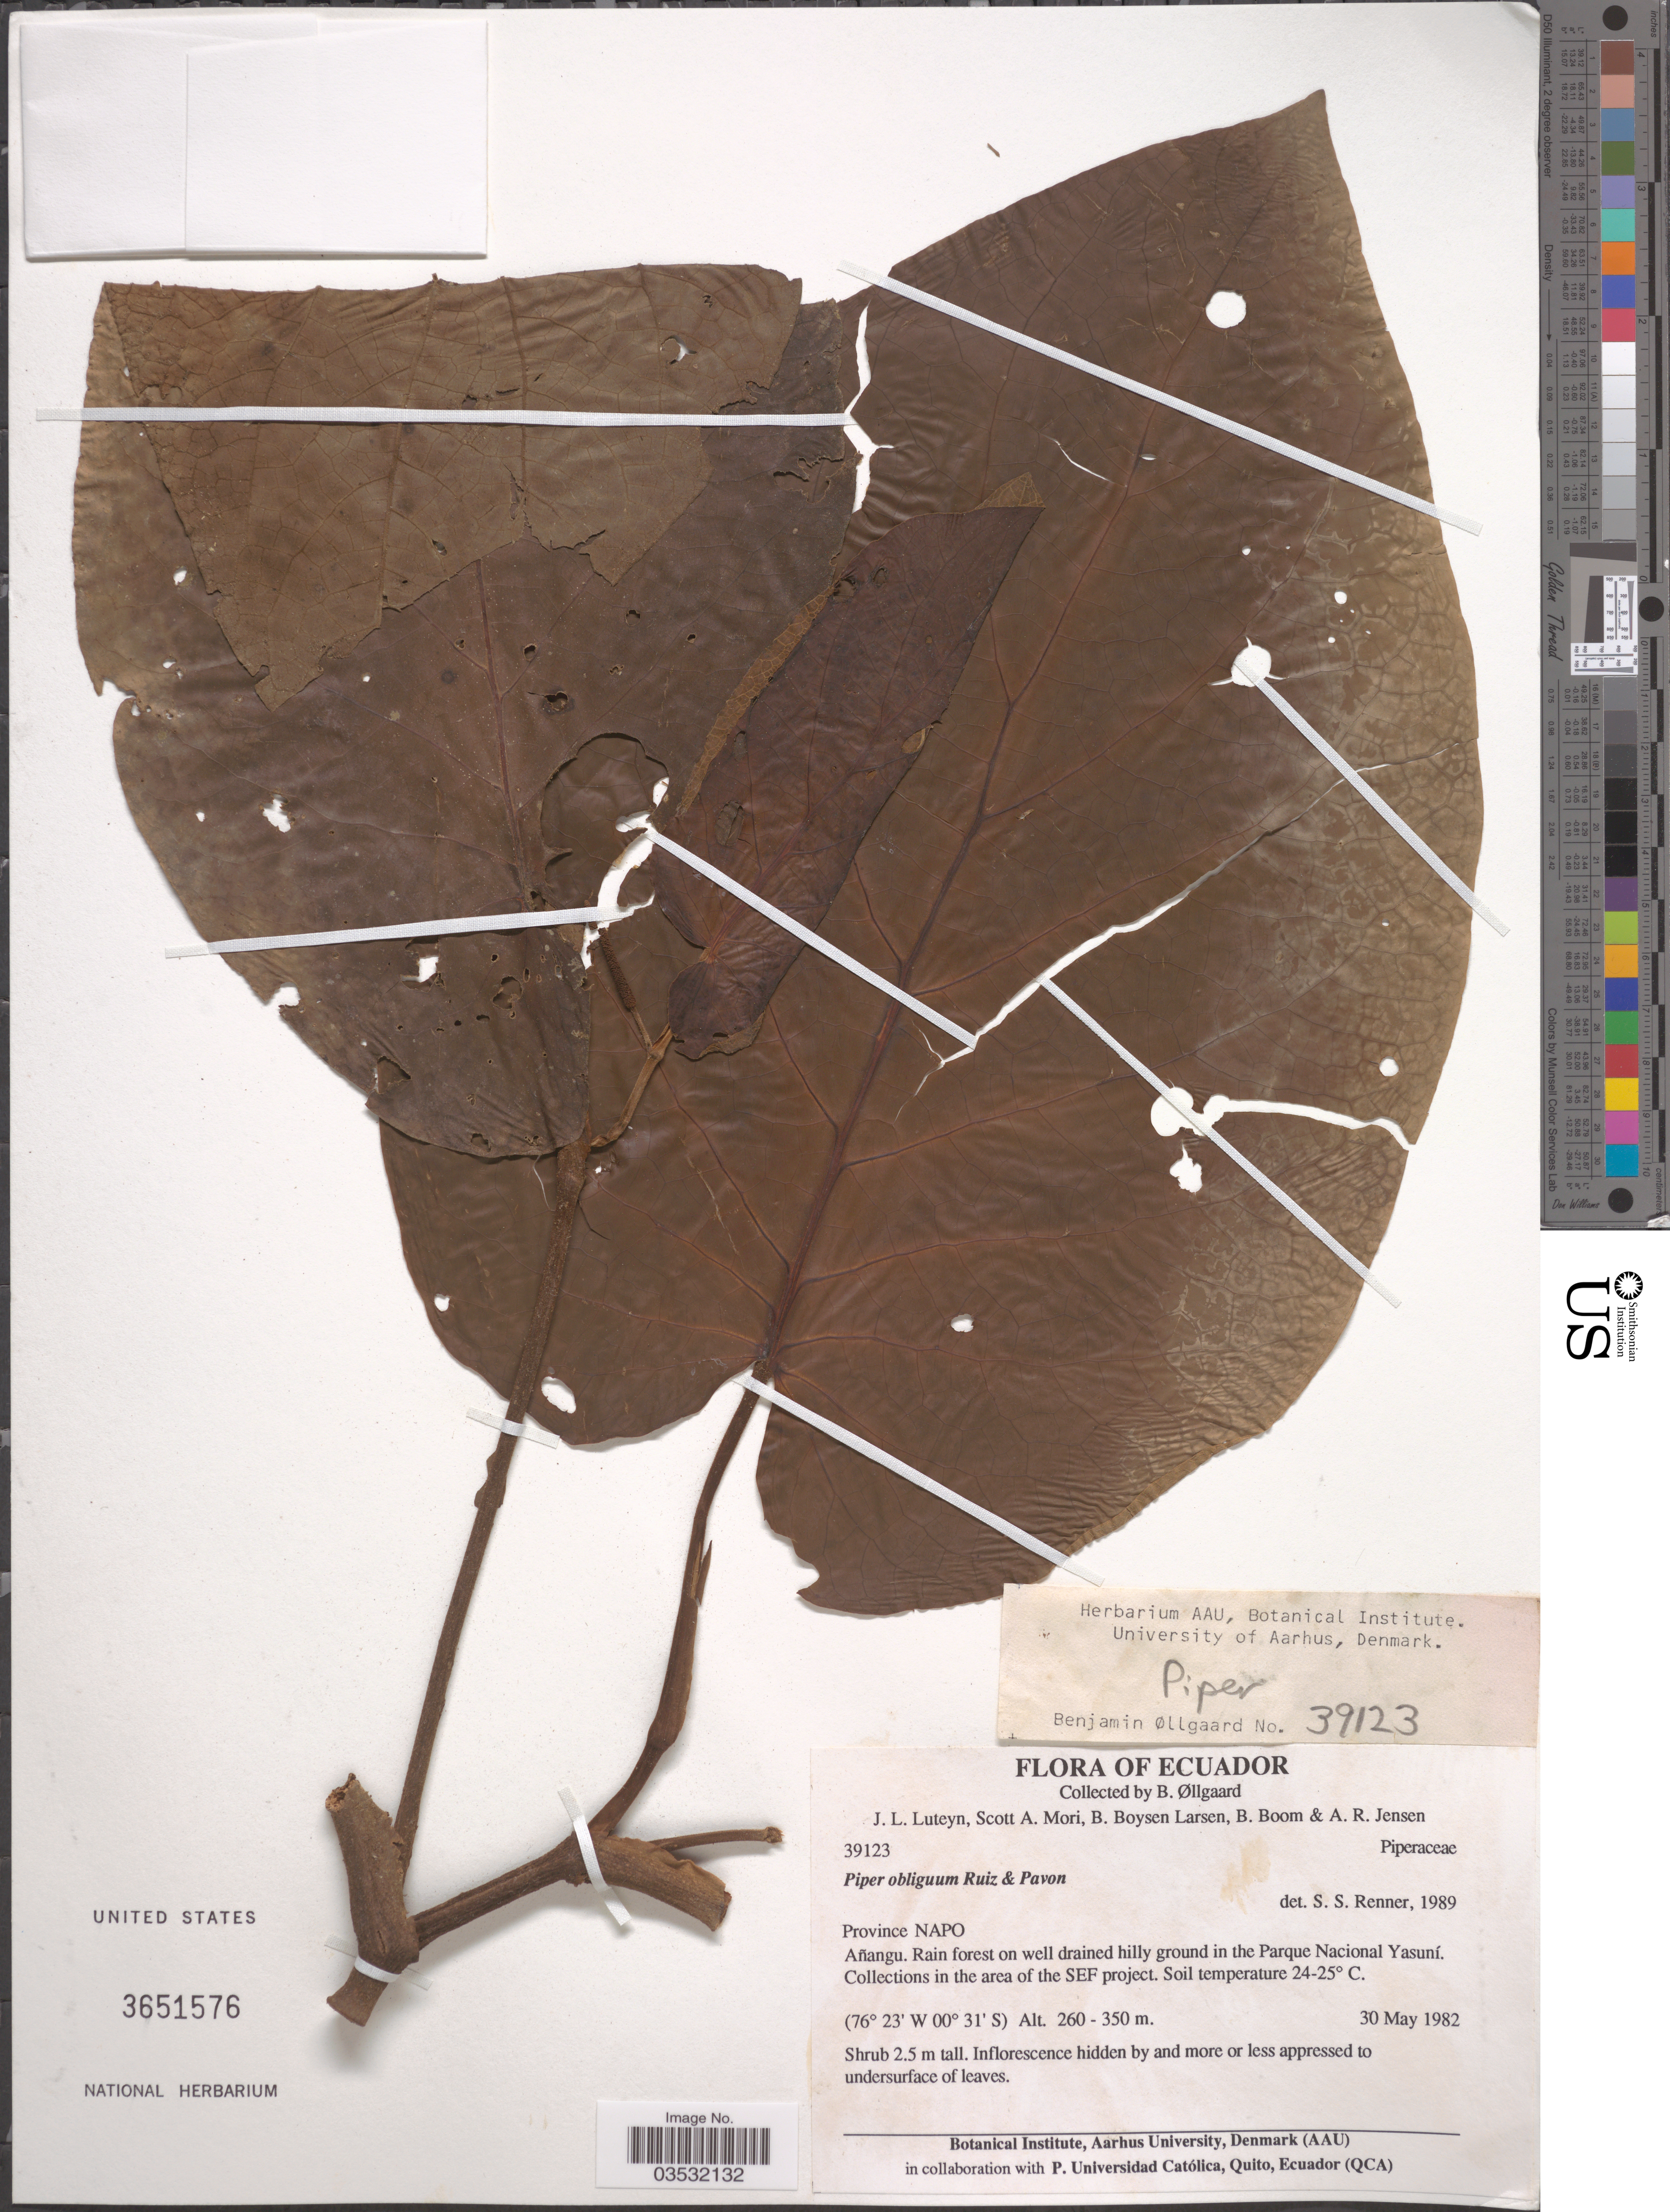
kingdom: Plantae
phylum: Tracheophyta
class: Magnoliopsida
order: Piperales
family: Piperaceae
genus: Piper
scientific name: Piper obliquum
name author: Ruiz & Pav.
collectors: B. Øllgaard, J. Luteyn, S. Mori, B. Boysen Larsen & et al.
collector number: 39123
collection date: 1982-05-30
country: Ecuador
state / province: Napo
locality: Añangu. In the Parque Nacional Yasuní. In the area of the SEF project.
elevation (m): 260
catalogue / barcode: US 3651576